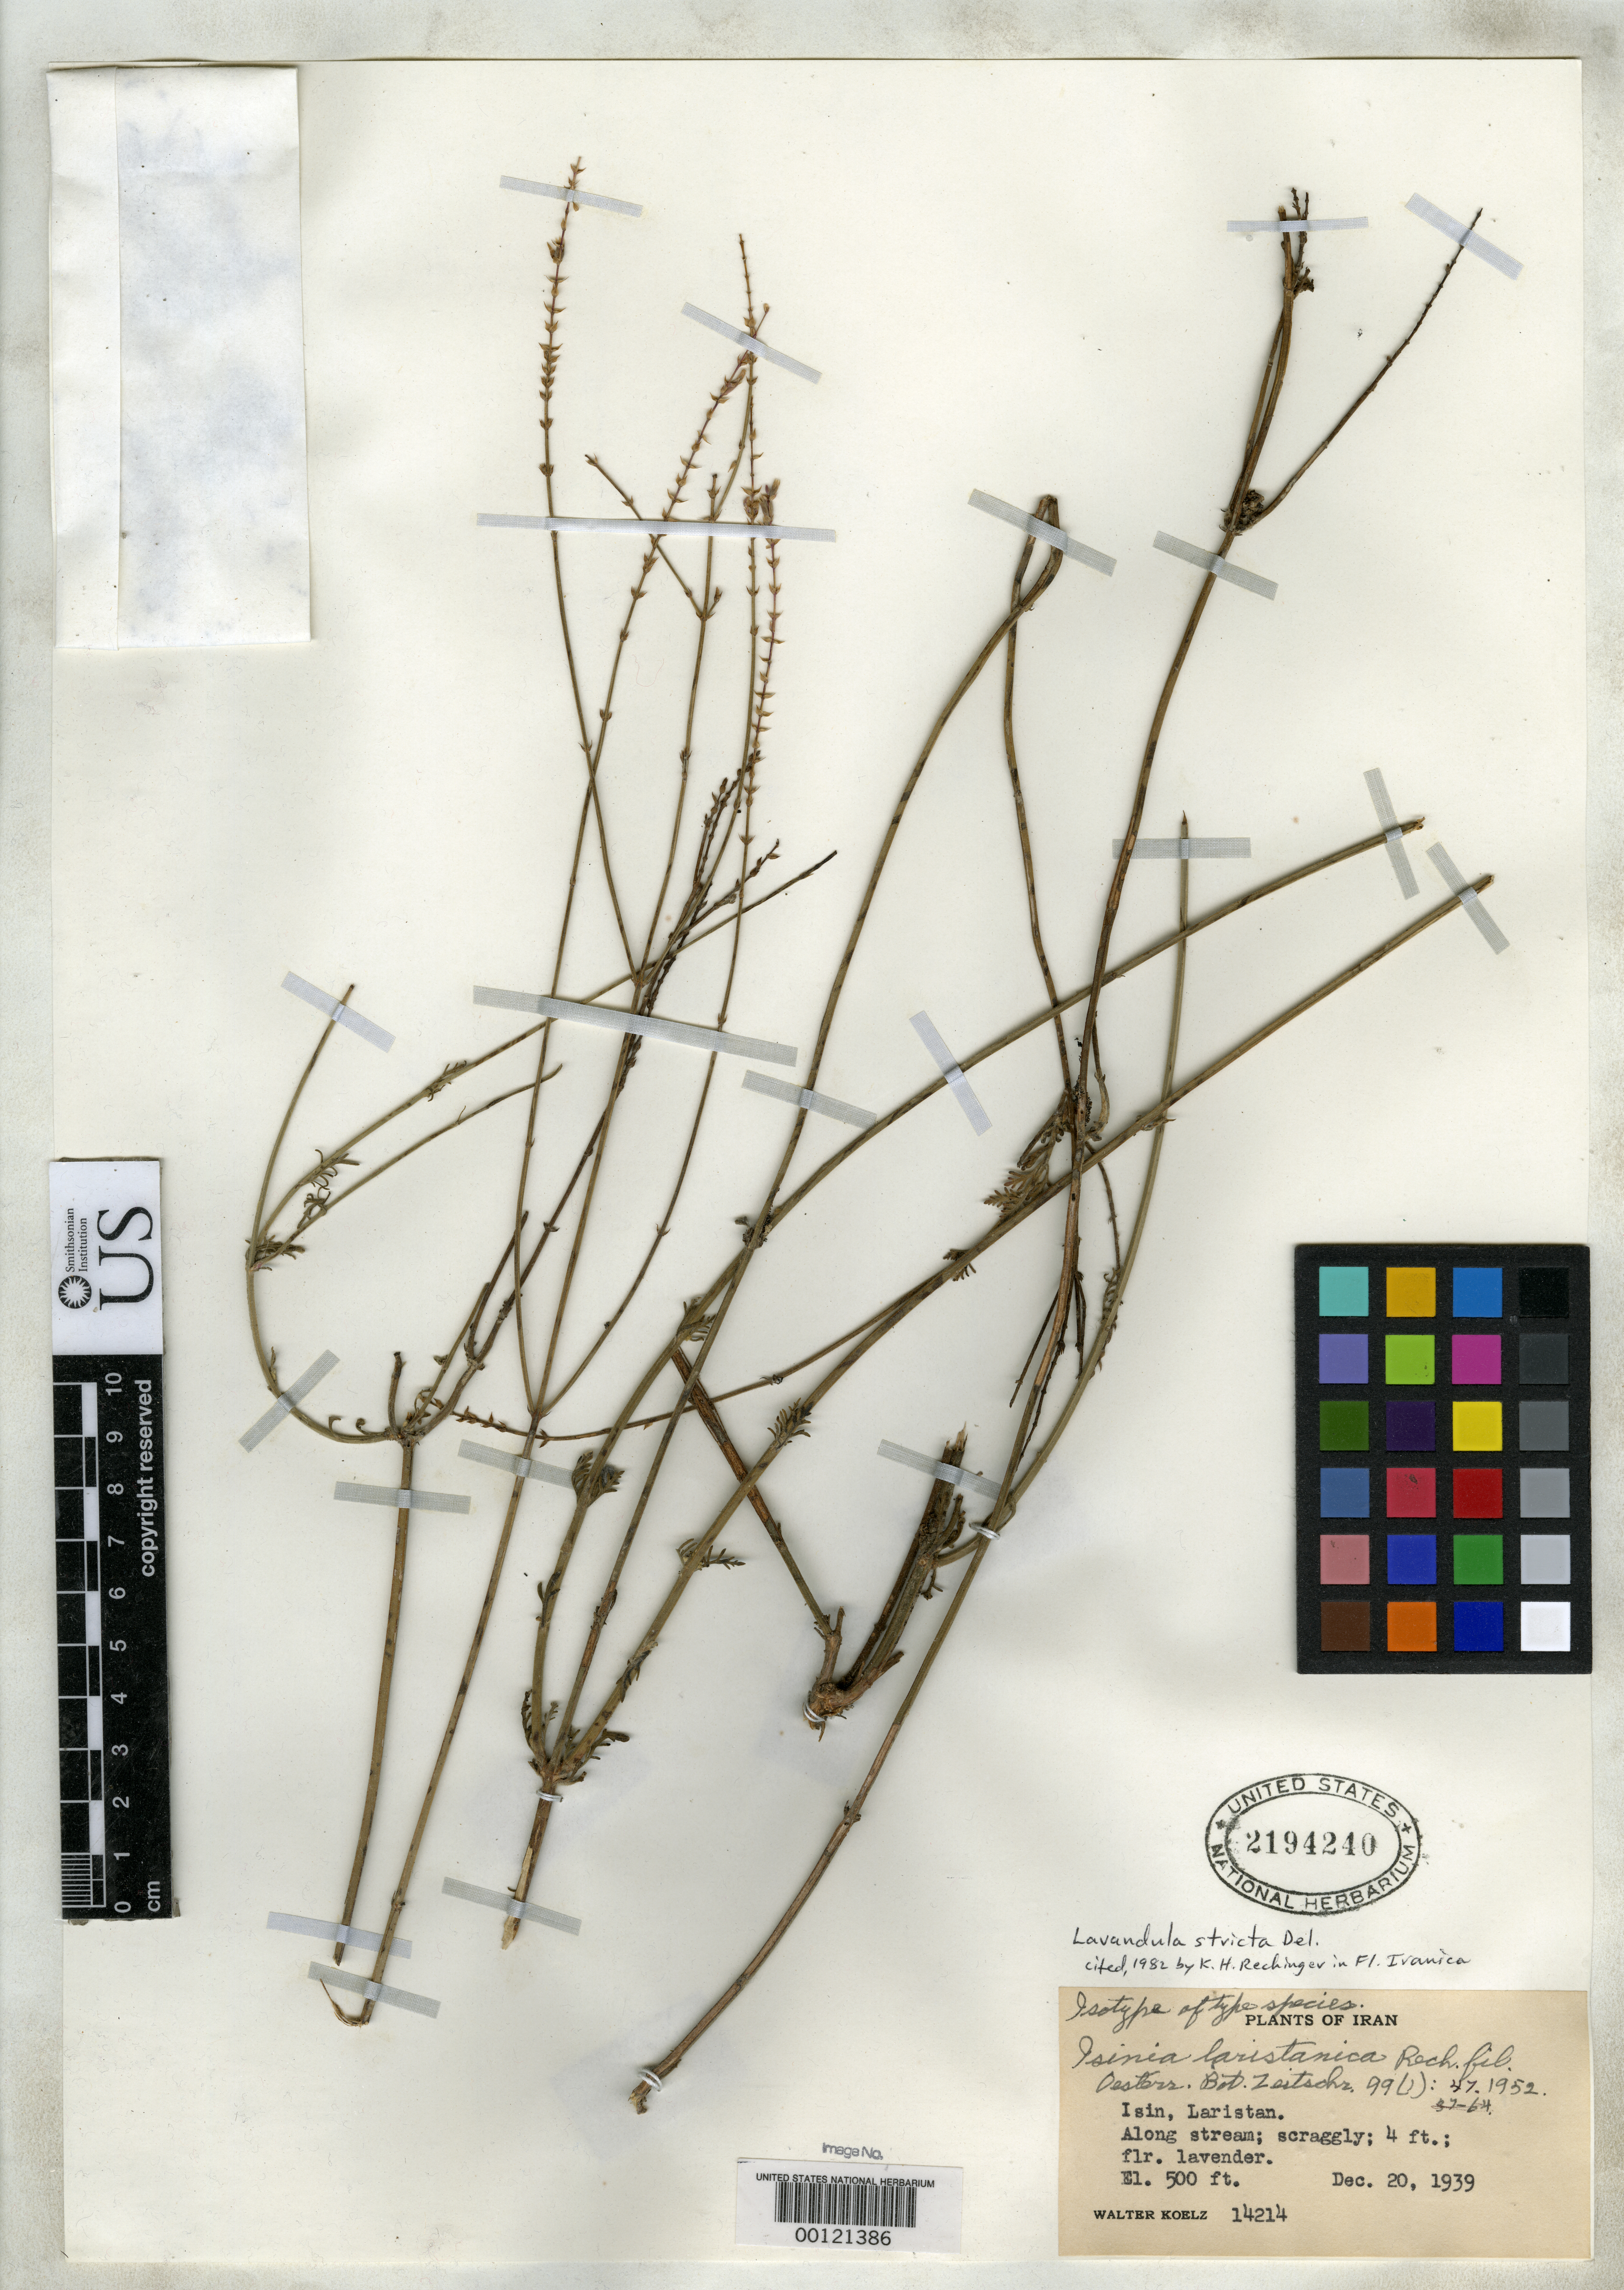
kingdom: Plantae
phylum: Tracheophyta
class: Magnoliopsida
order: Lamiales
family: Lamiaceae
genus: Isinia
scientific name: Isinia laristanica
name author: Rech. f.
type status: Isotype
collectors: W. N. Koelz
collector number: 14214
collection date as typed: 20 Dec 1939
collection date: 1939-12-20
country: Iran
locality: Isin.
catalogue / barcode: US 2194240